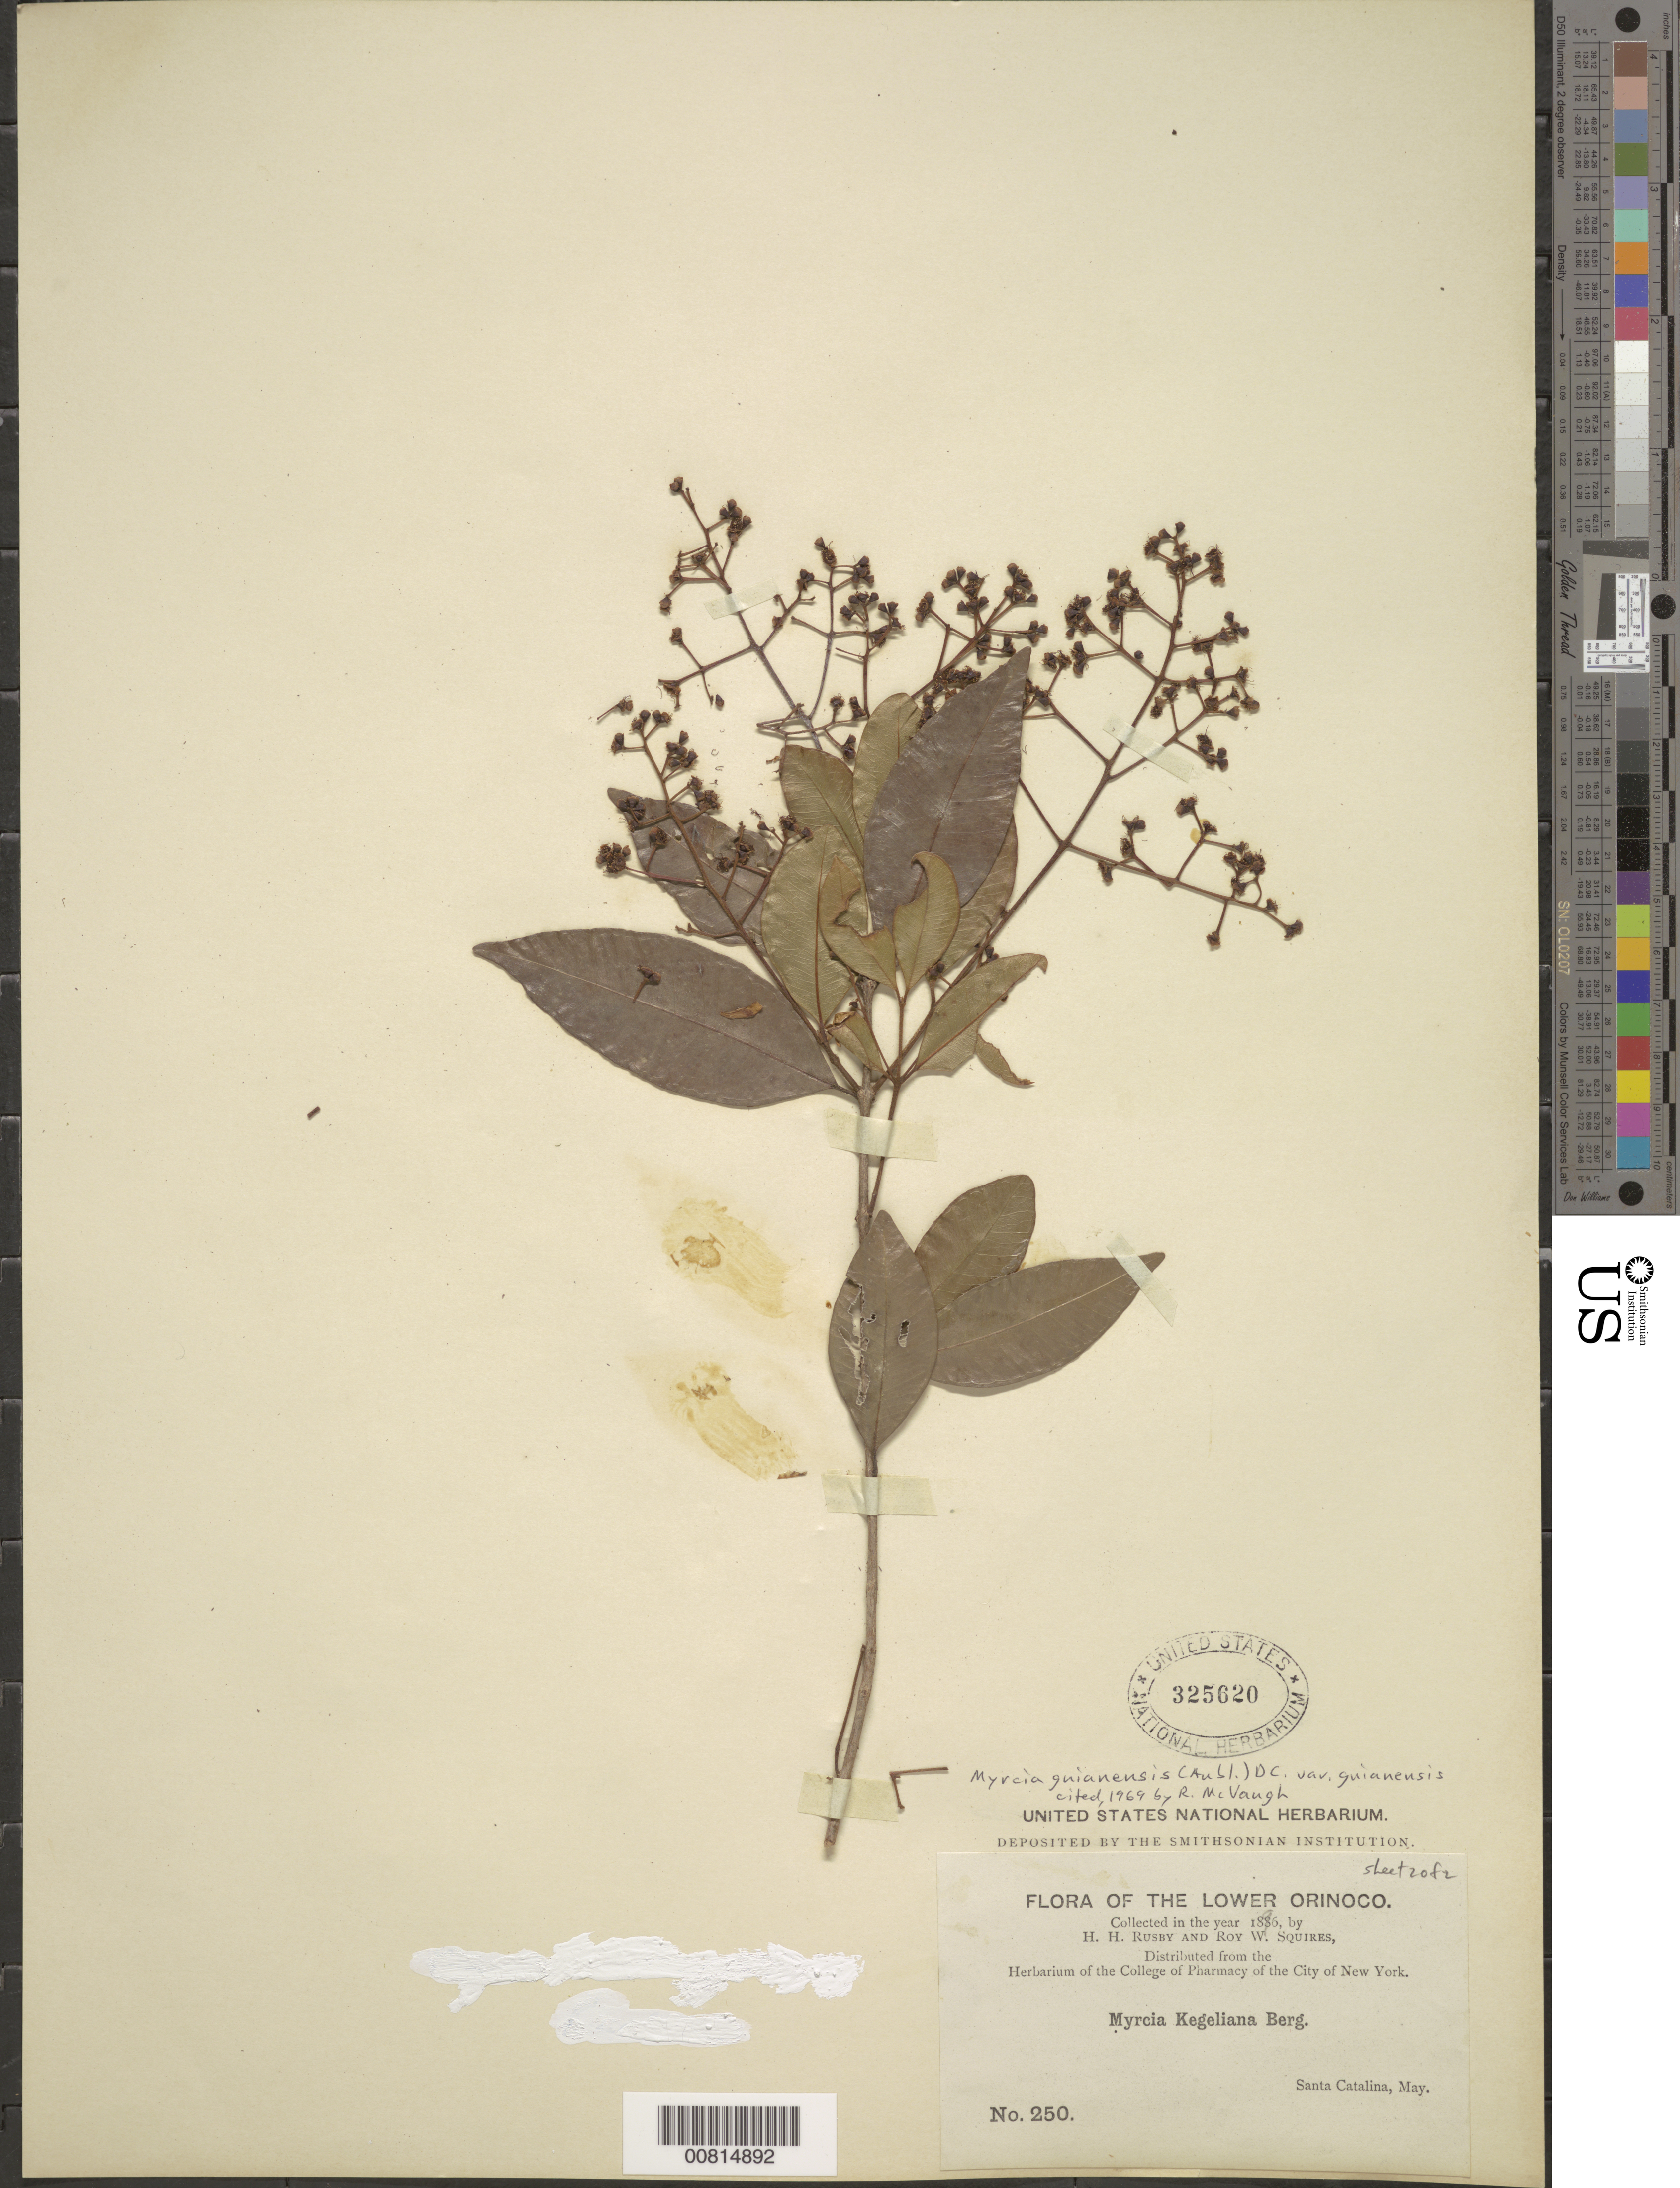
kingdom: Plantae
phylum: Tracheophyta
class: Magnoliopsida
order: Myrtales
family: Myrtaceae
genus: Myrcia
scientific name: Myrcia guianensis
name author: (Aubl.) DC.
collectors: H. H. Rusby & R. Squires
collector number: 250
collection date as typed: May 1896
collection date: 1896-05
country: Venezuela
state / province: Delta Amacuro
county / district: Tucupita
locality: Lower Orinoco, Santa Catalina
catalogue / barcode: US 325620